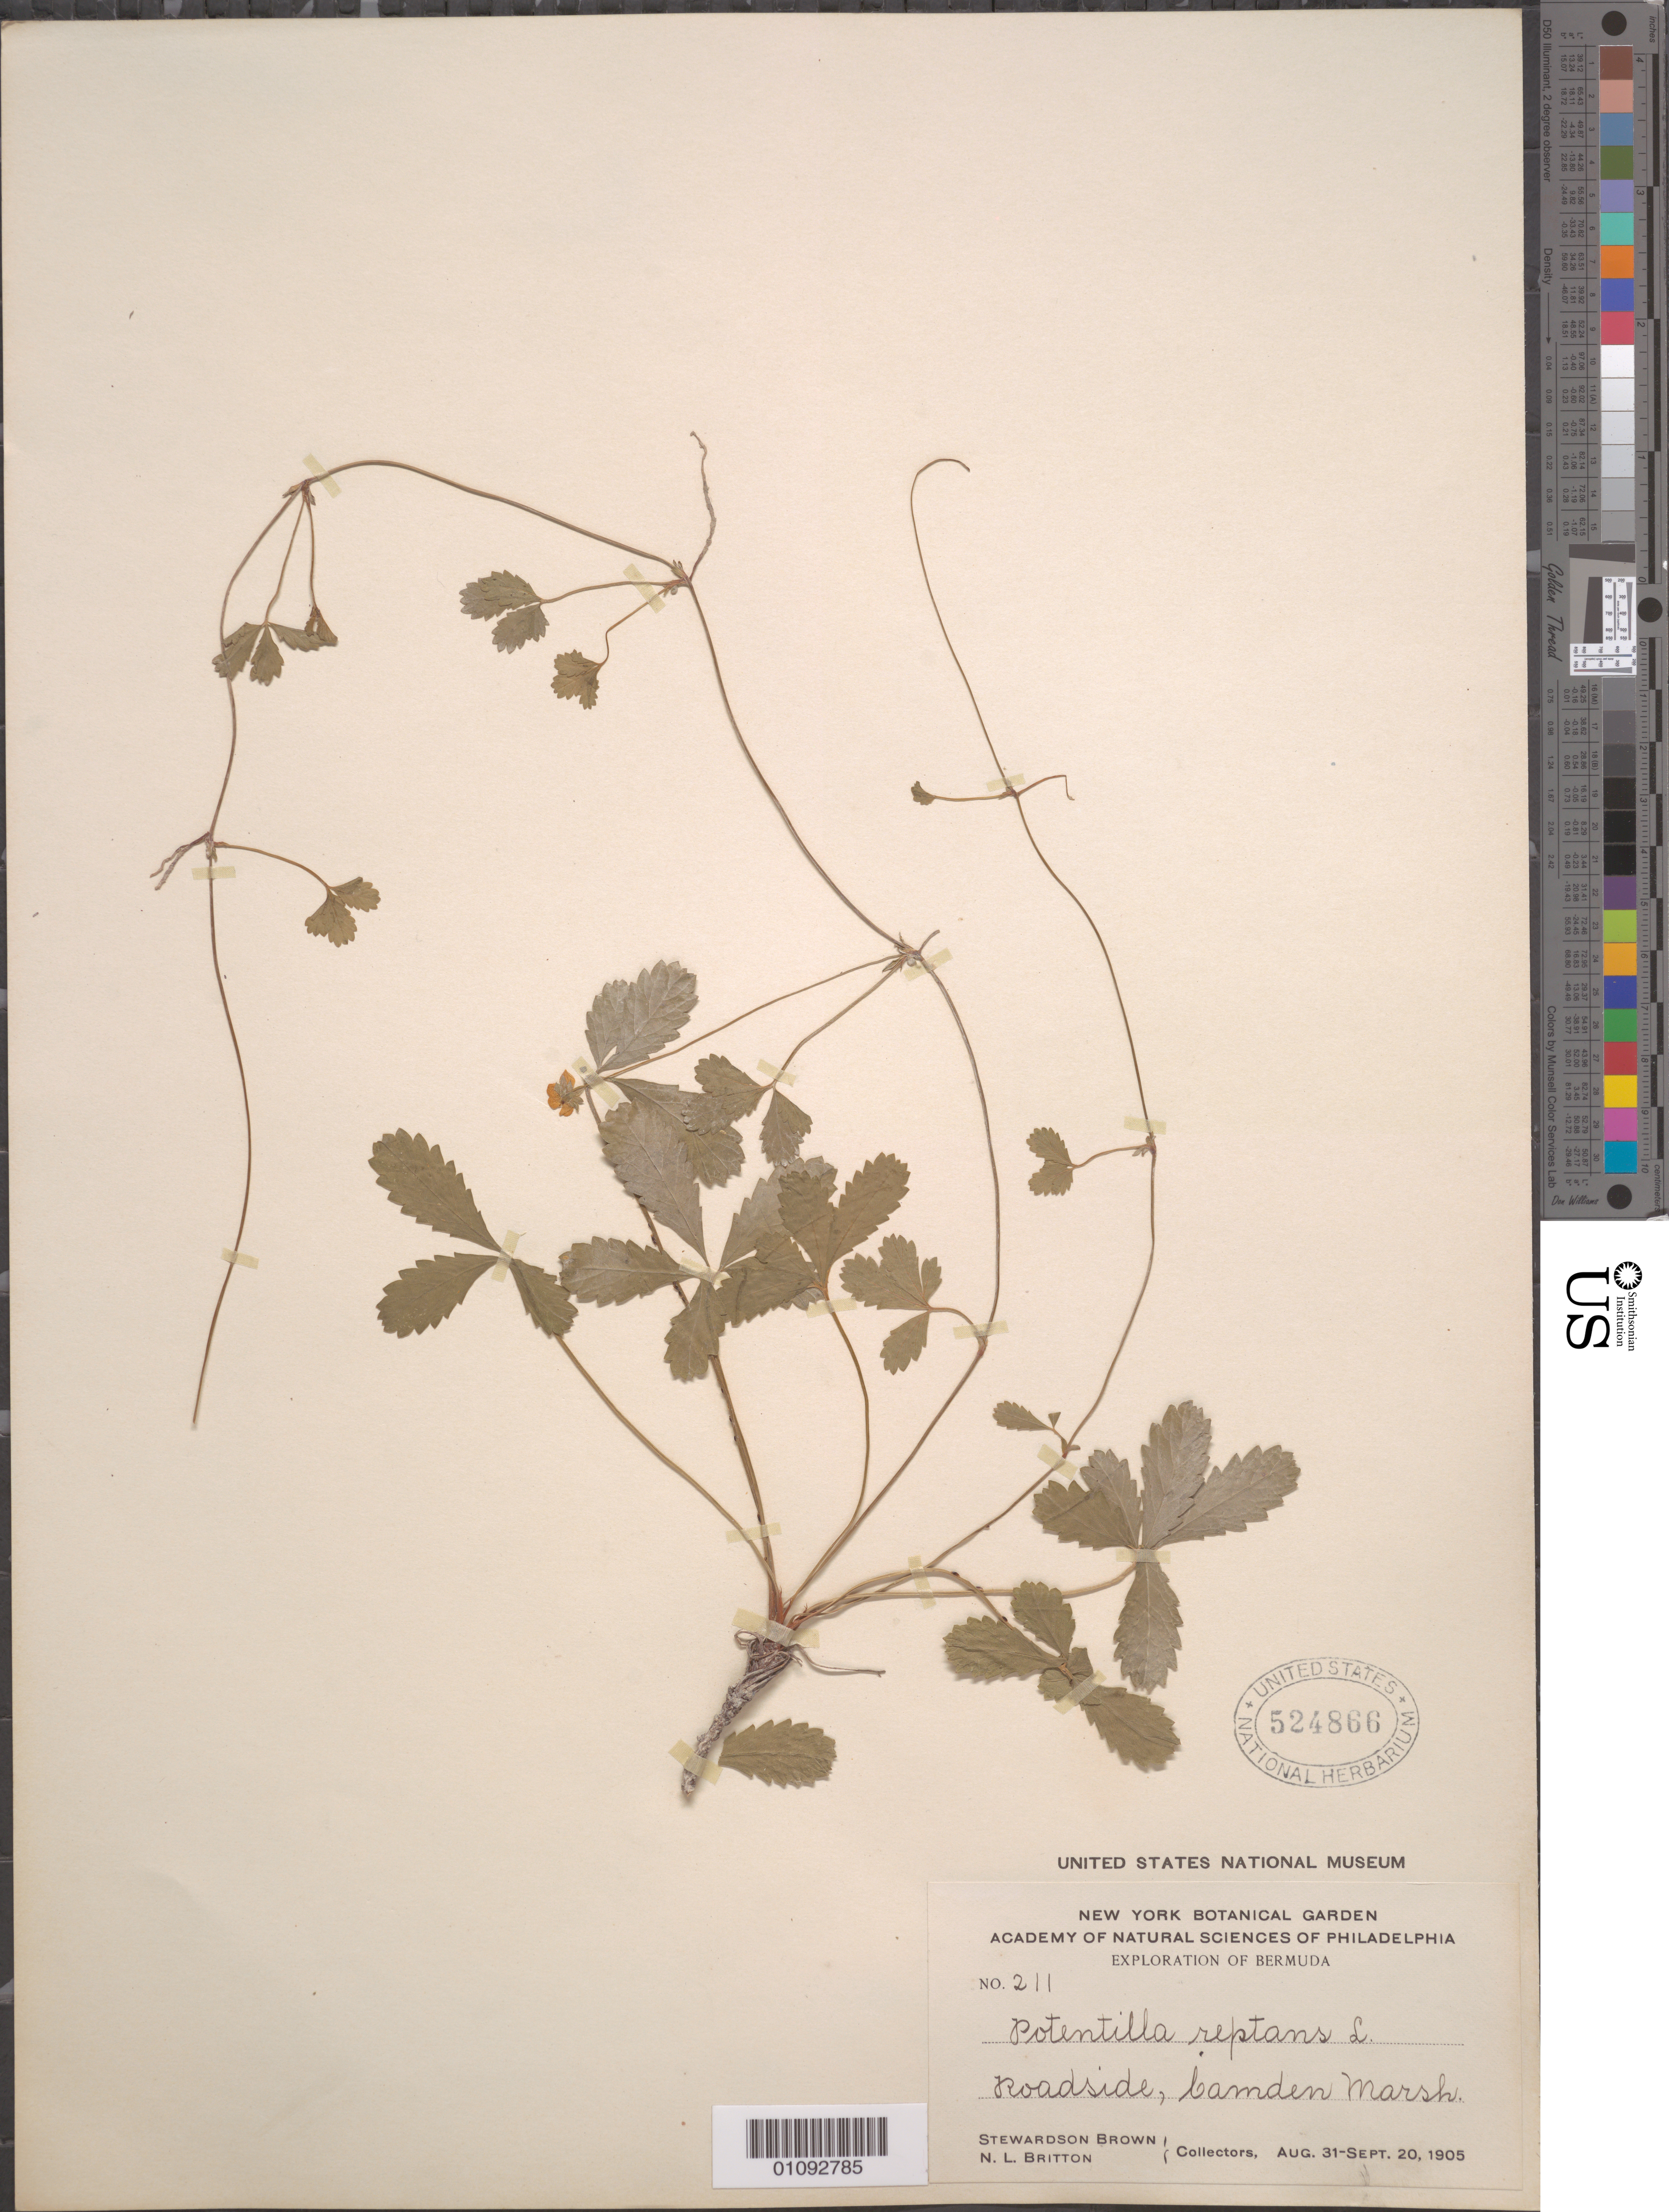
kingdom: Plantae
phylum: Tracheophyta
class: Magnoliopsida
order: Rosales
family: Rosaceae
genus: Potentilla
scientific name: Potentilla reptans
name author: L.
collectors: S. Brown & N. Britton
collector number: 211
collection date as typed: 31 Aug 1905 to 20 Sep 1905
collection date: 1905-08-31/1905-09-20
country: Bermuda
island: Bermuda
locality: Roadside, Camden Marsh.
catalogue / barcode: US 524866